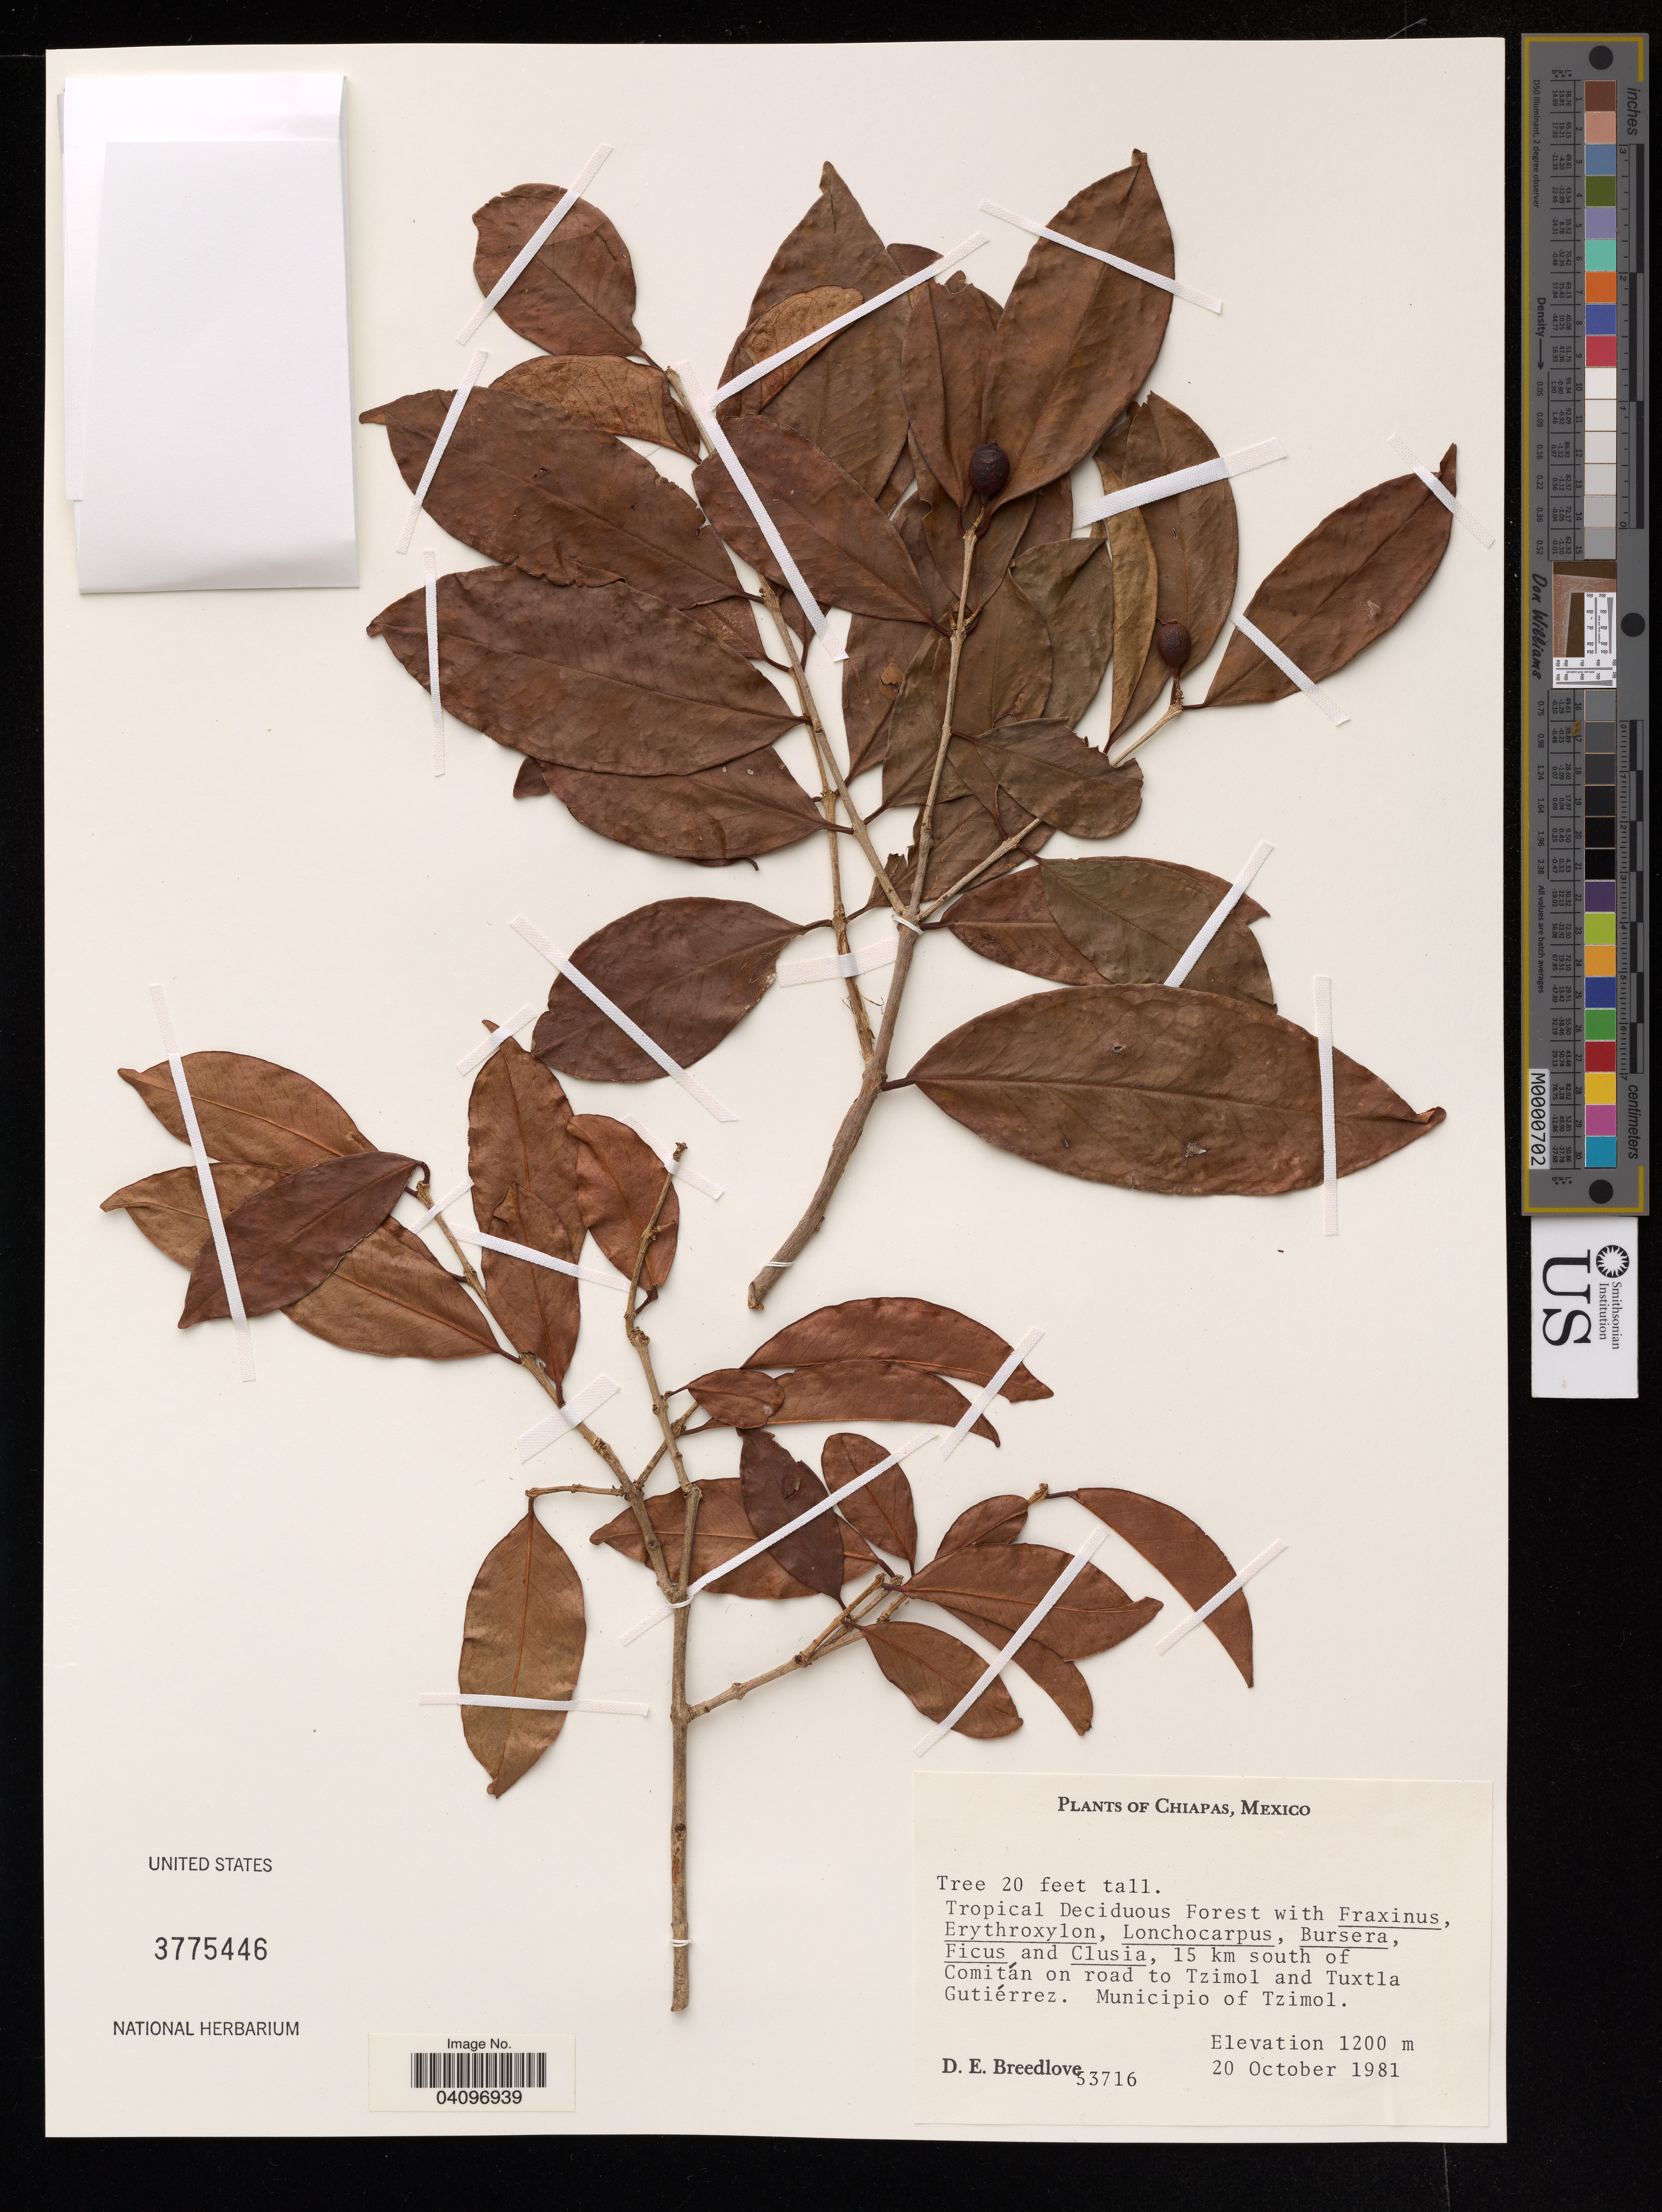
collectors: D. E. Breedlove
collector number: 53716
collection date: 1981-10-20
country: Mexico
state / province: Chiapas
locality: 15 km south of Comitán on road to Tzimol and Tuxtla Gutiérrez. Municipio of Tzimol.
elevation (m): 1200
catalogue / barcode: US 3775446